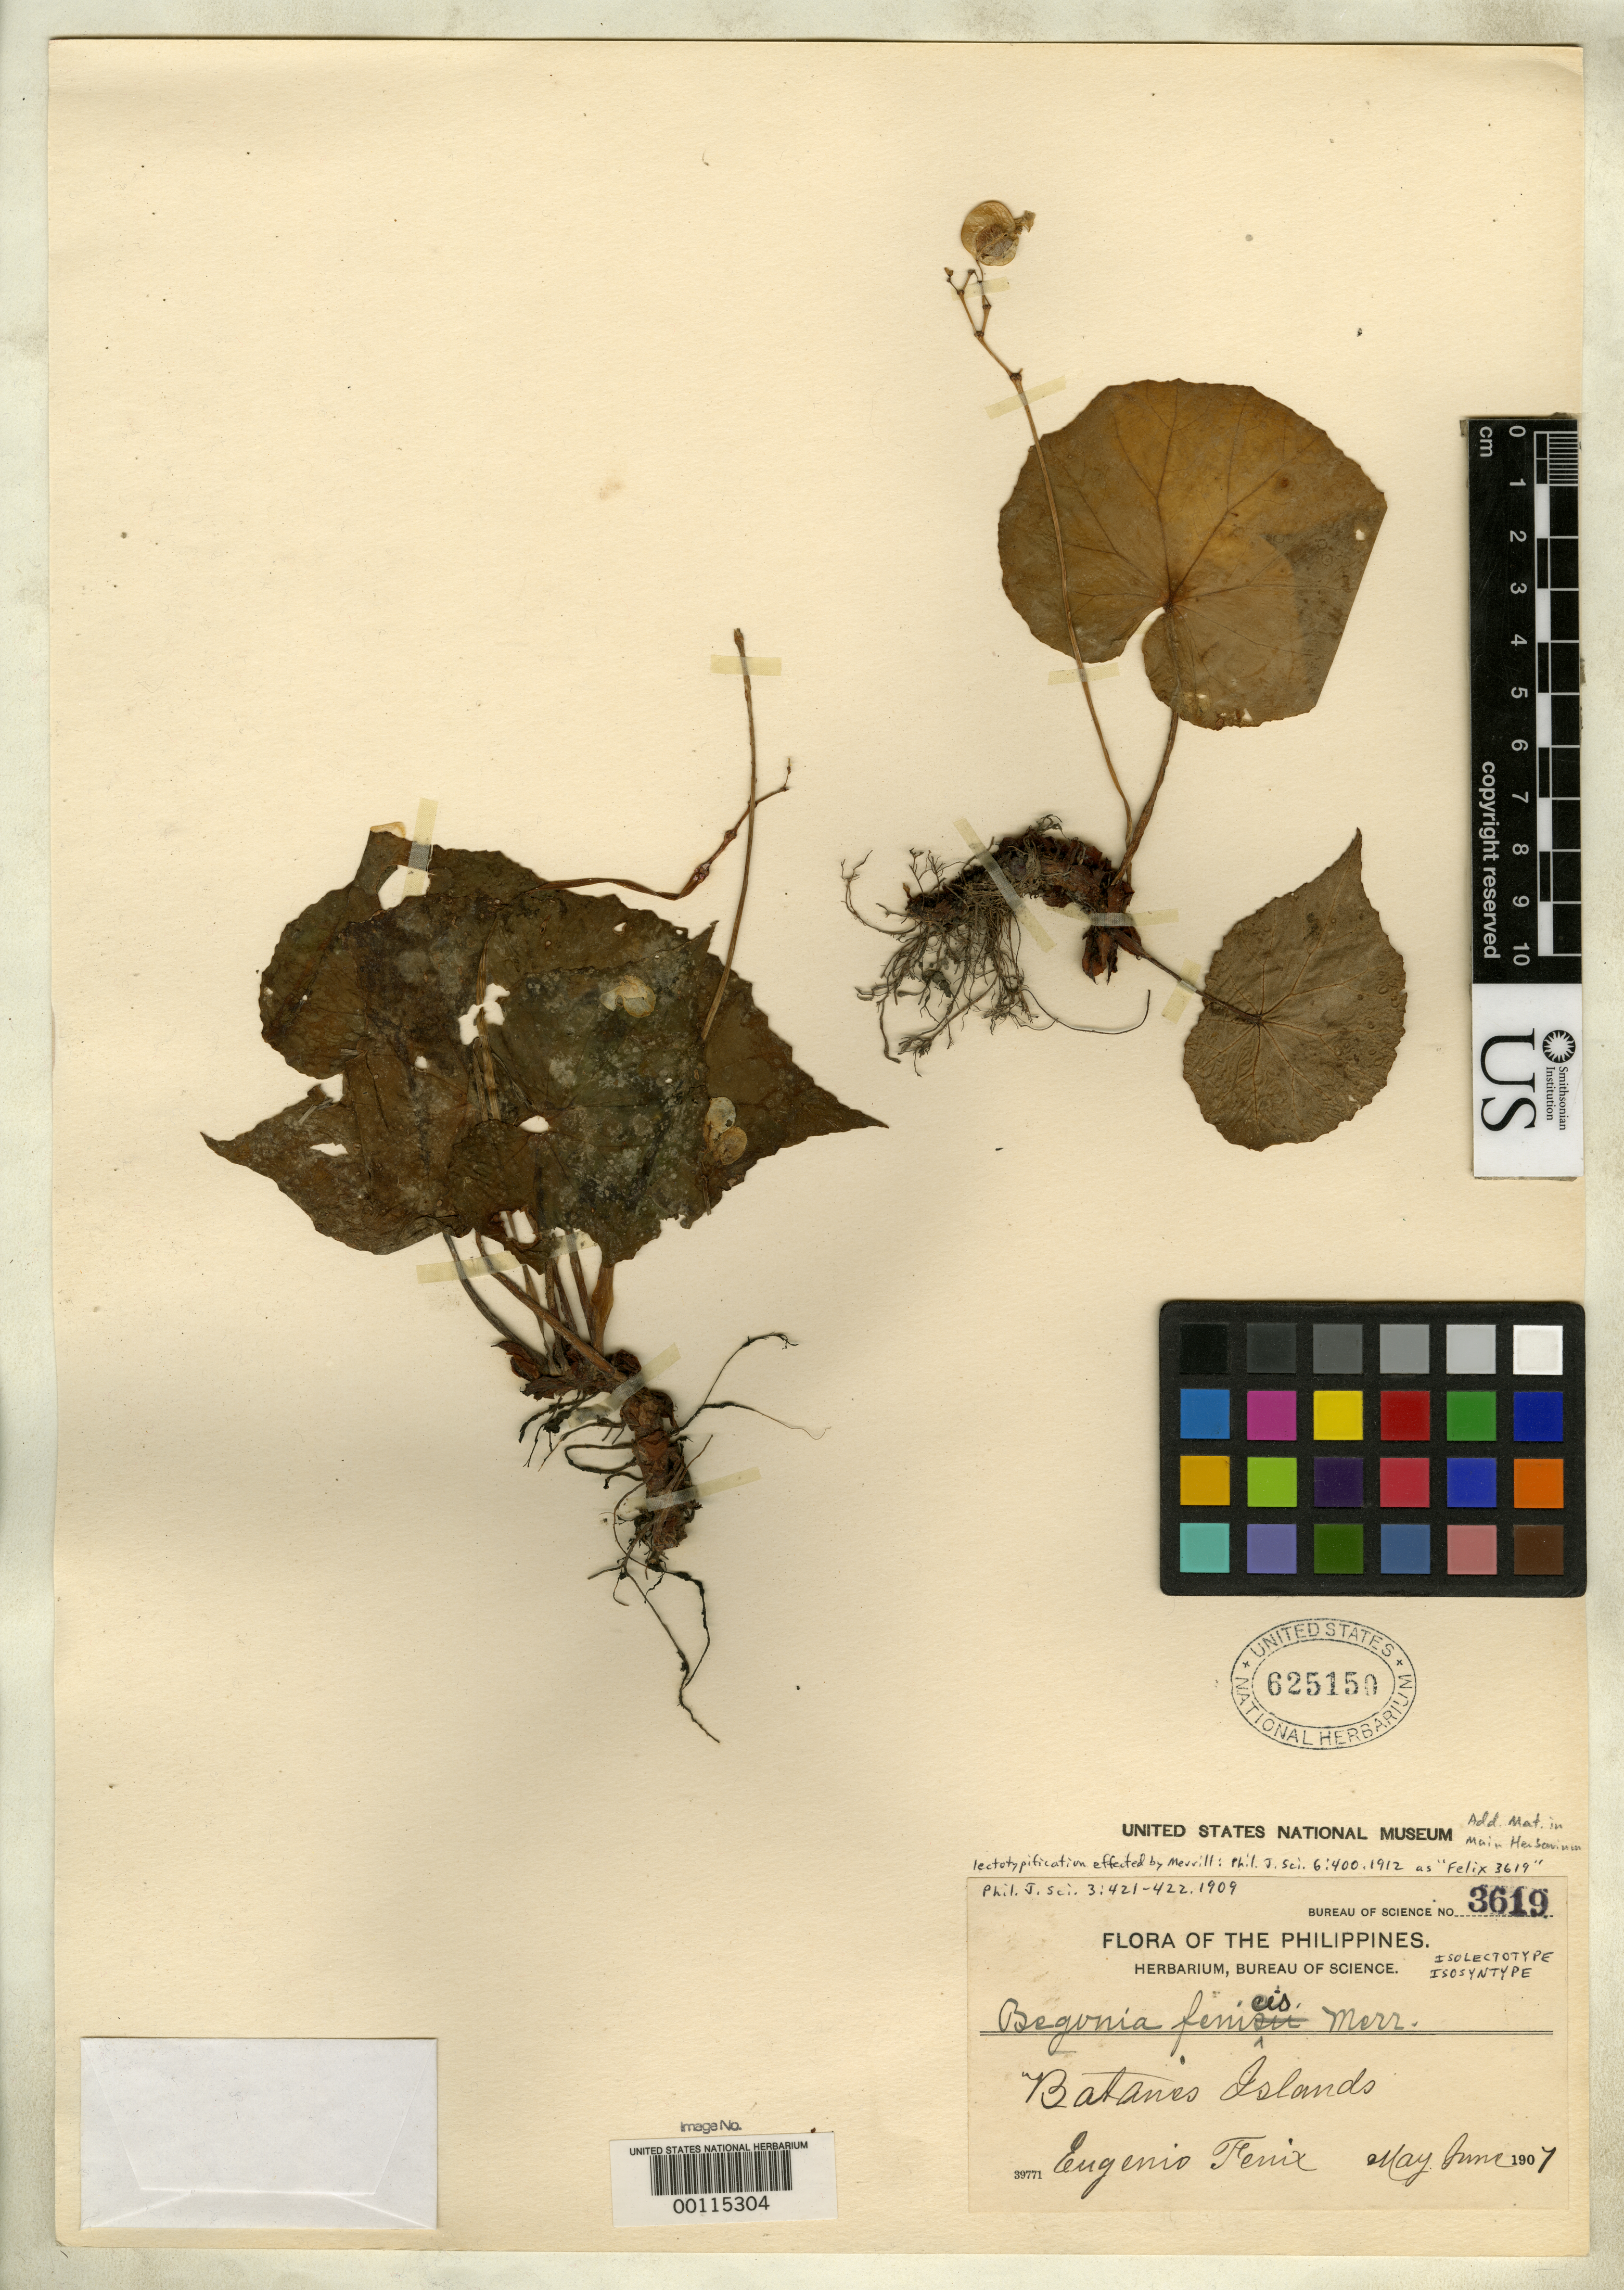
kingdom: Plantae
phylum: Tracheophyta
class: Magnoliopsida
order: Cucurbitales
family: Begoniaceae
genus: Begonia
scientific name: Begonia fenicis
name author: Merr.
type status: Isosyntype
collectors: E. Fénix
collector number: Bur. Sci. 3619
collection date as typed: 30 May 1907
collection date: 1907-05-30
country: Philippines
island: Batan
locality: Santo Domingo de Basco.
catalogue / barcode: US 625150